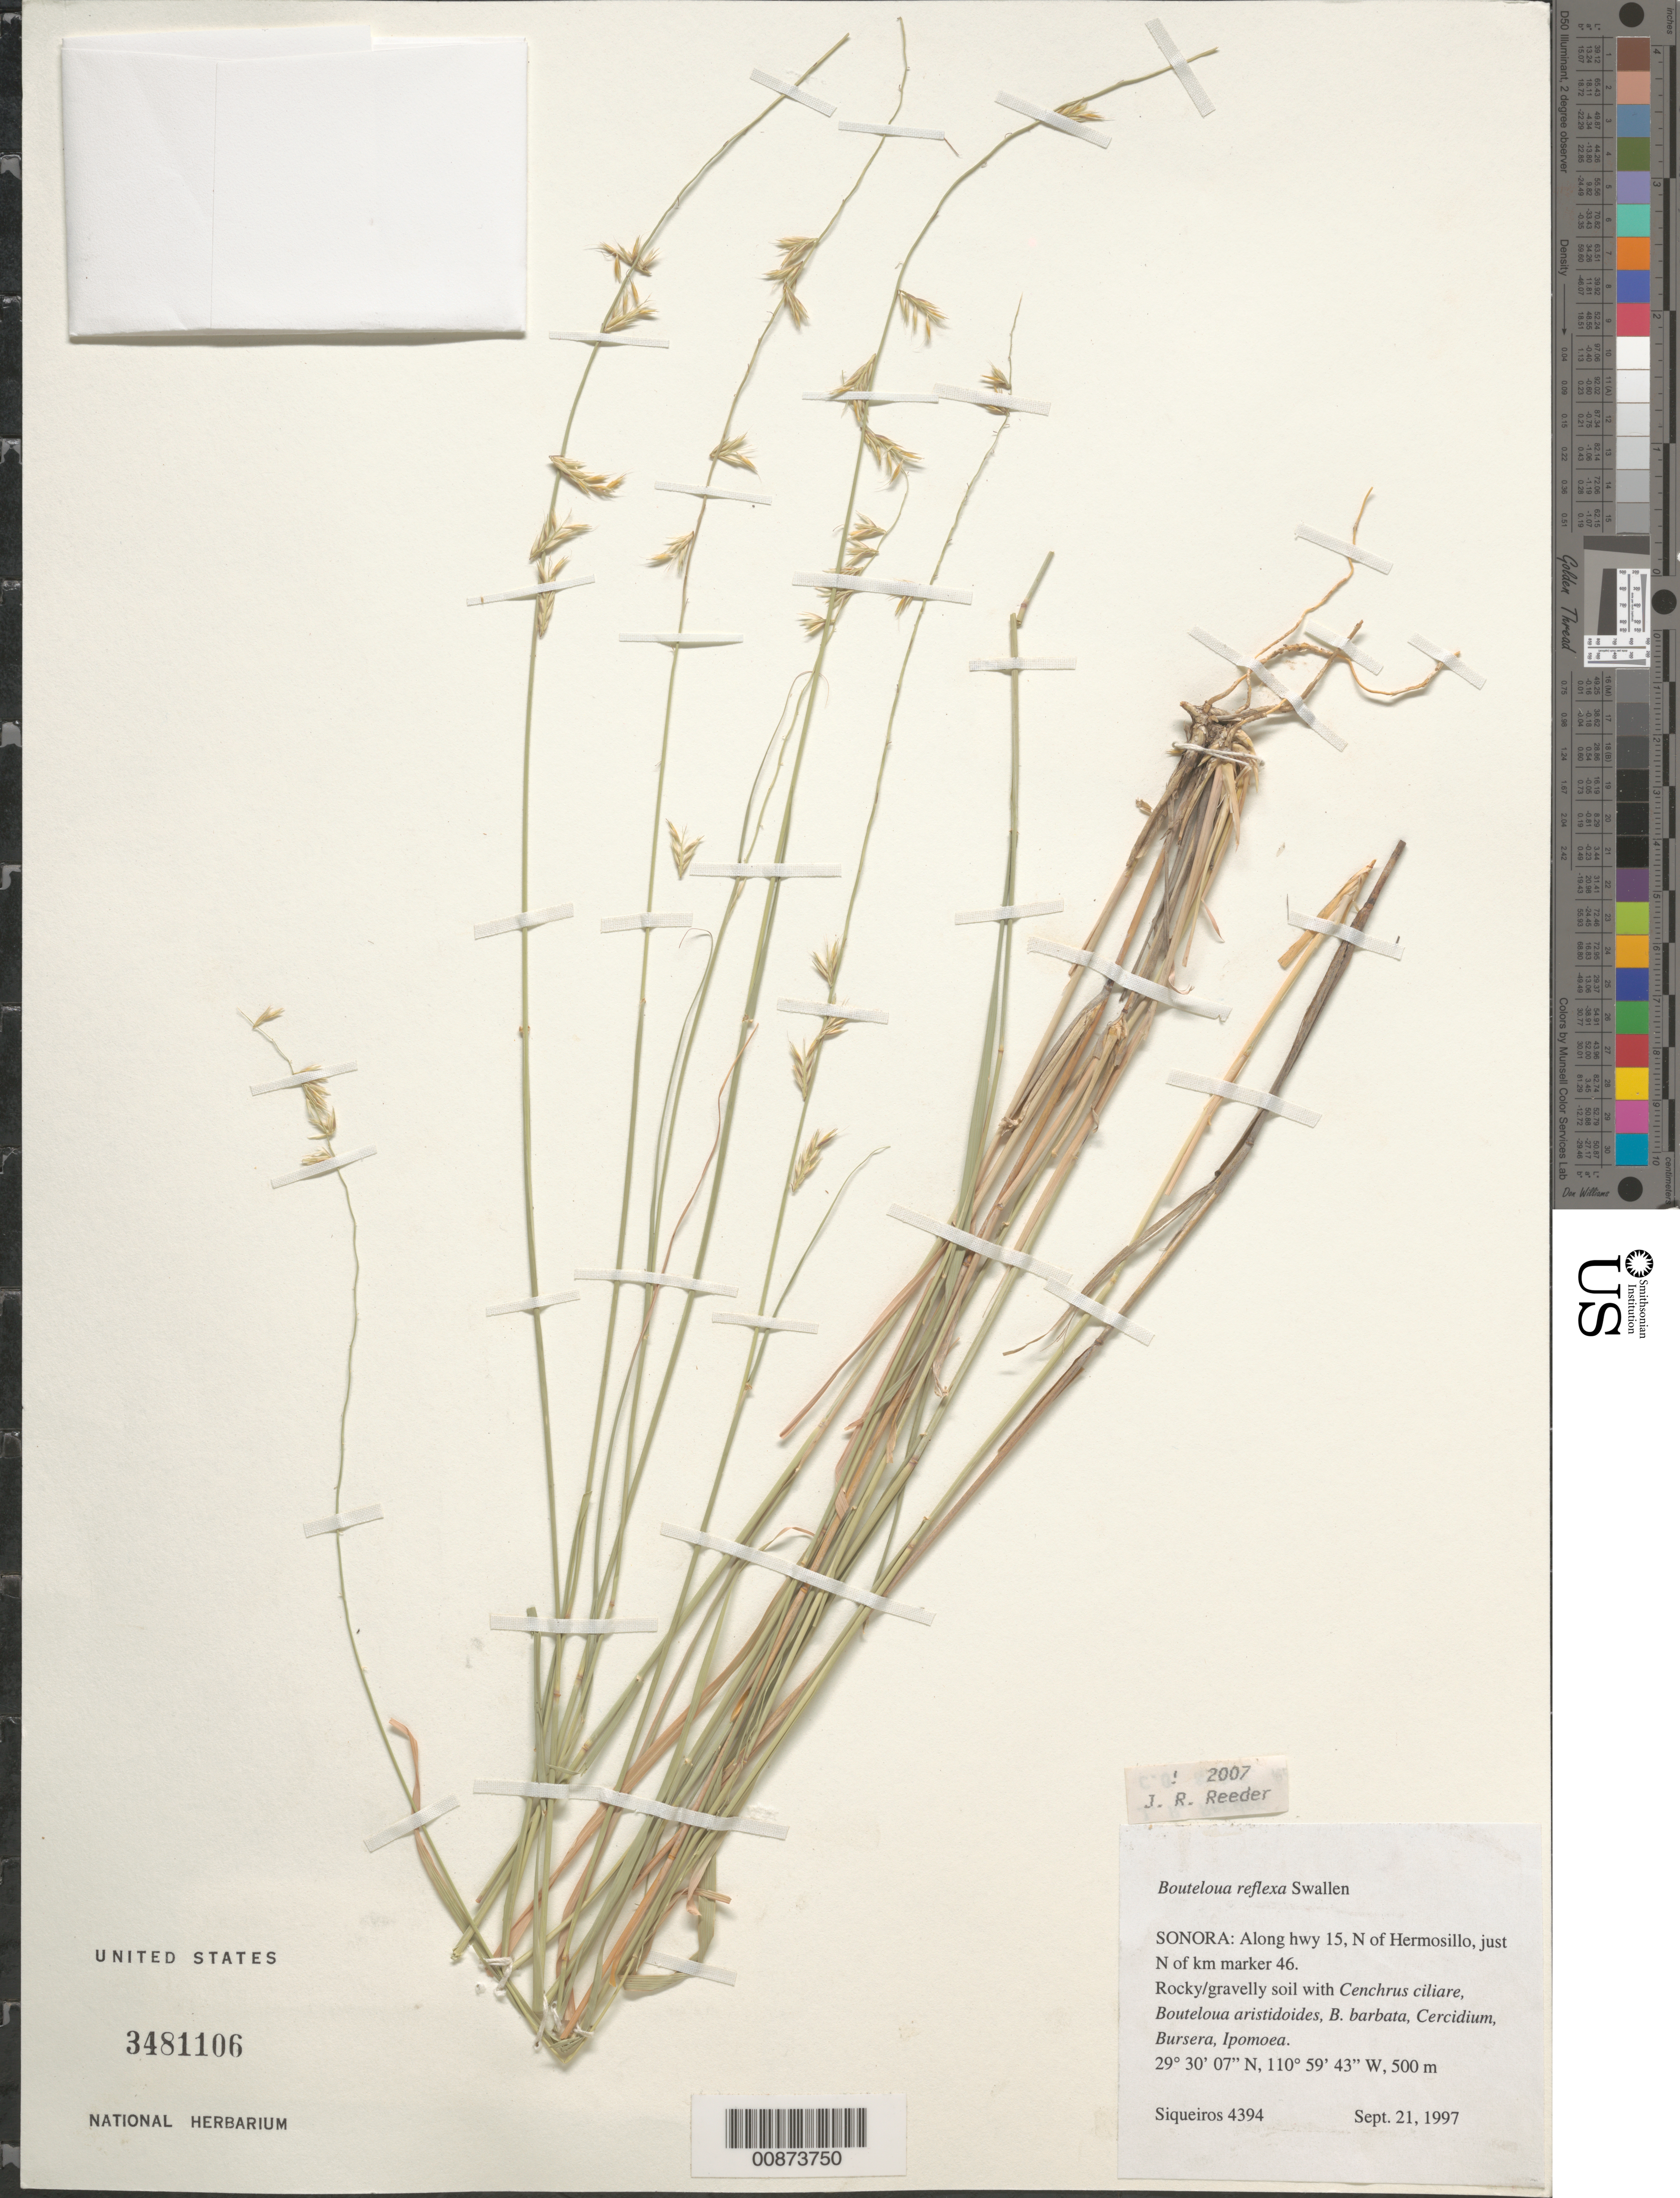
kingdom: Plantae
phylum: Tracheophyta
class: Liliopsida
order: Poales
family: Poaceae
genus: Bouteloua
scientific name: Bouteloua reflexa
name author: Swallen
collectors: M. E. Siqueiros Delgado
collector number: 4394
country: Mexico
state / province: Sonora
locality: N of Hermosillo, N of marker 46.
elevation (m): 500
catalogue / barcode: US 3481106